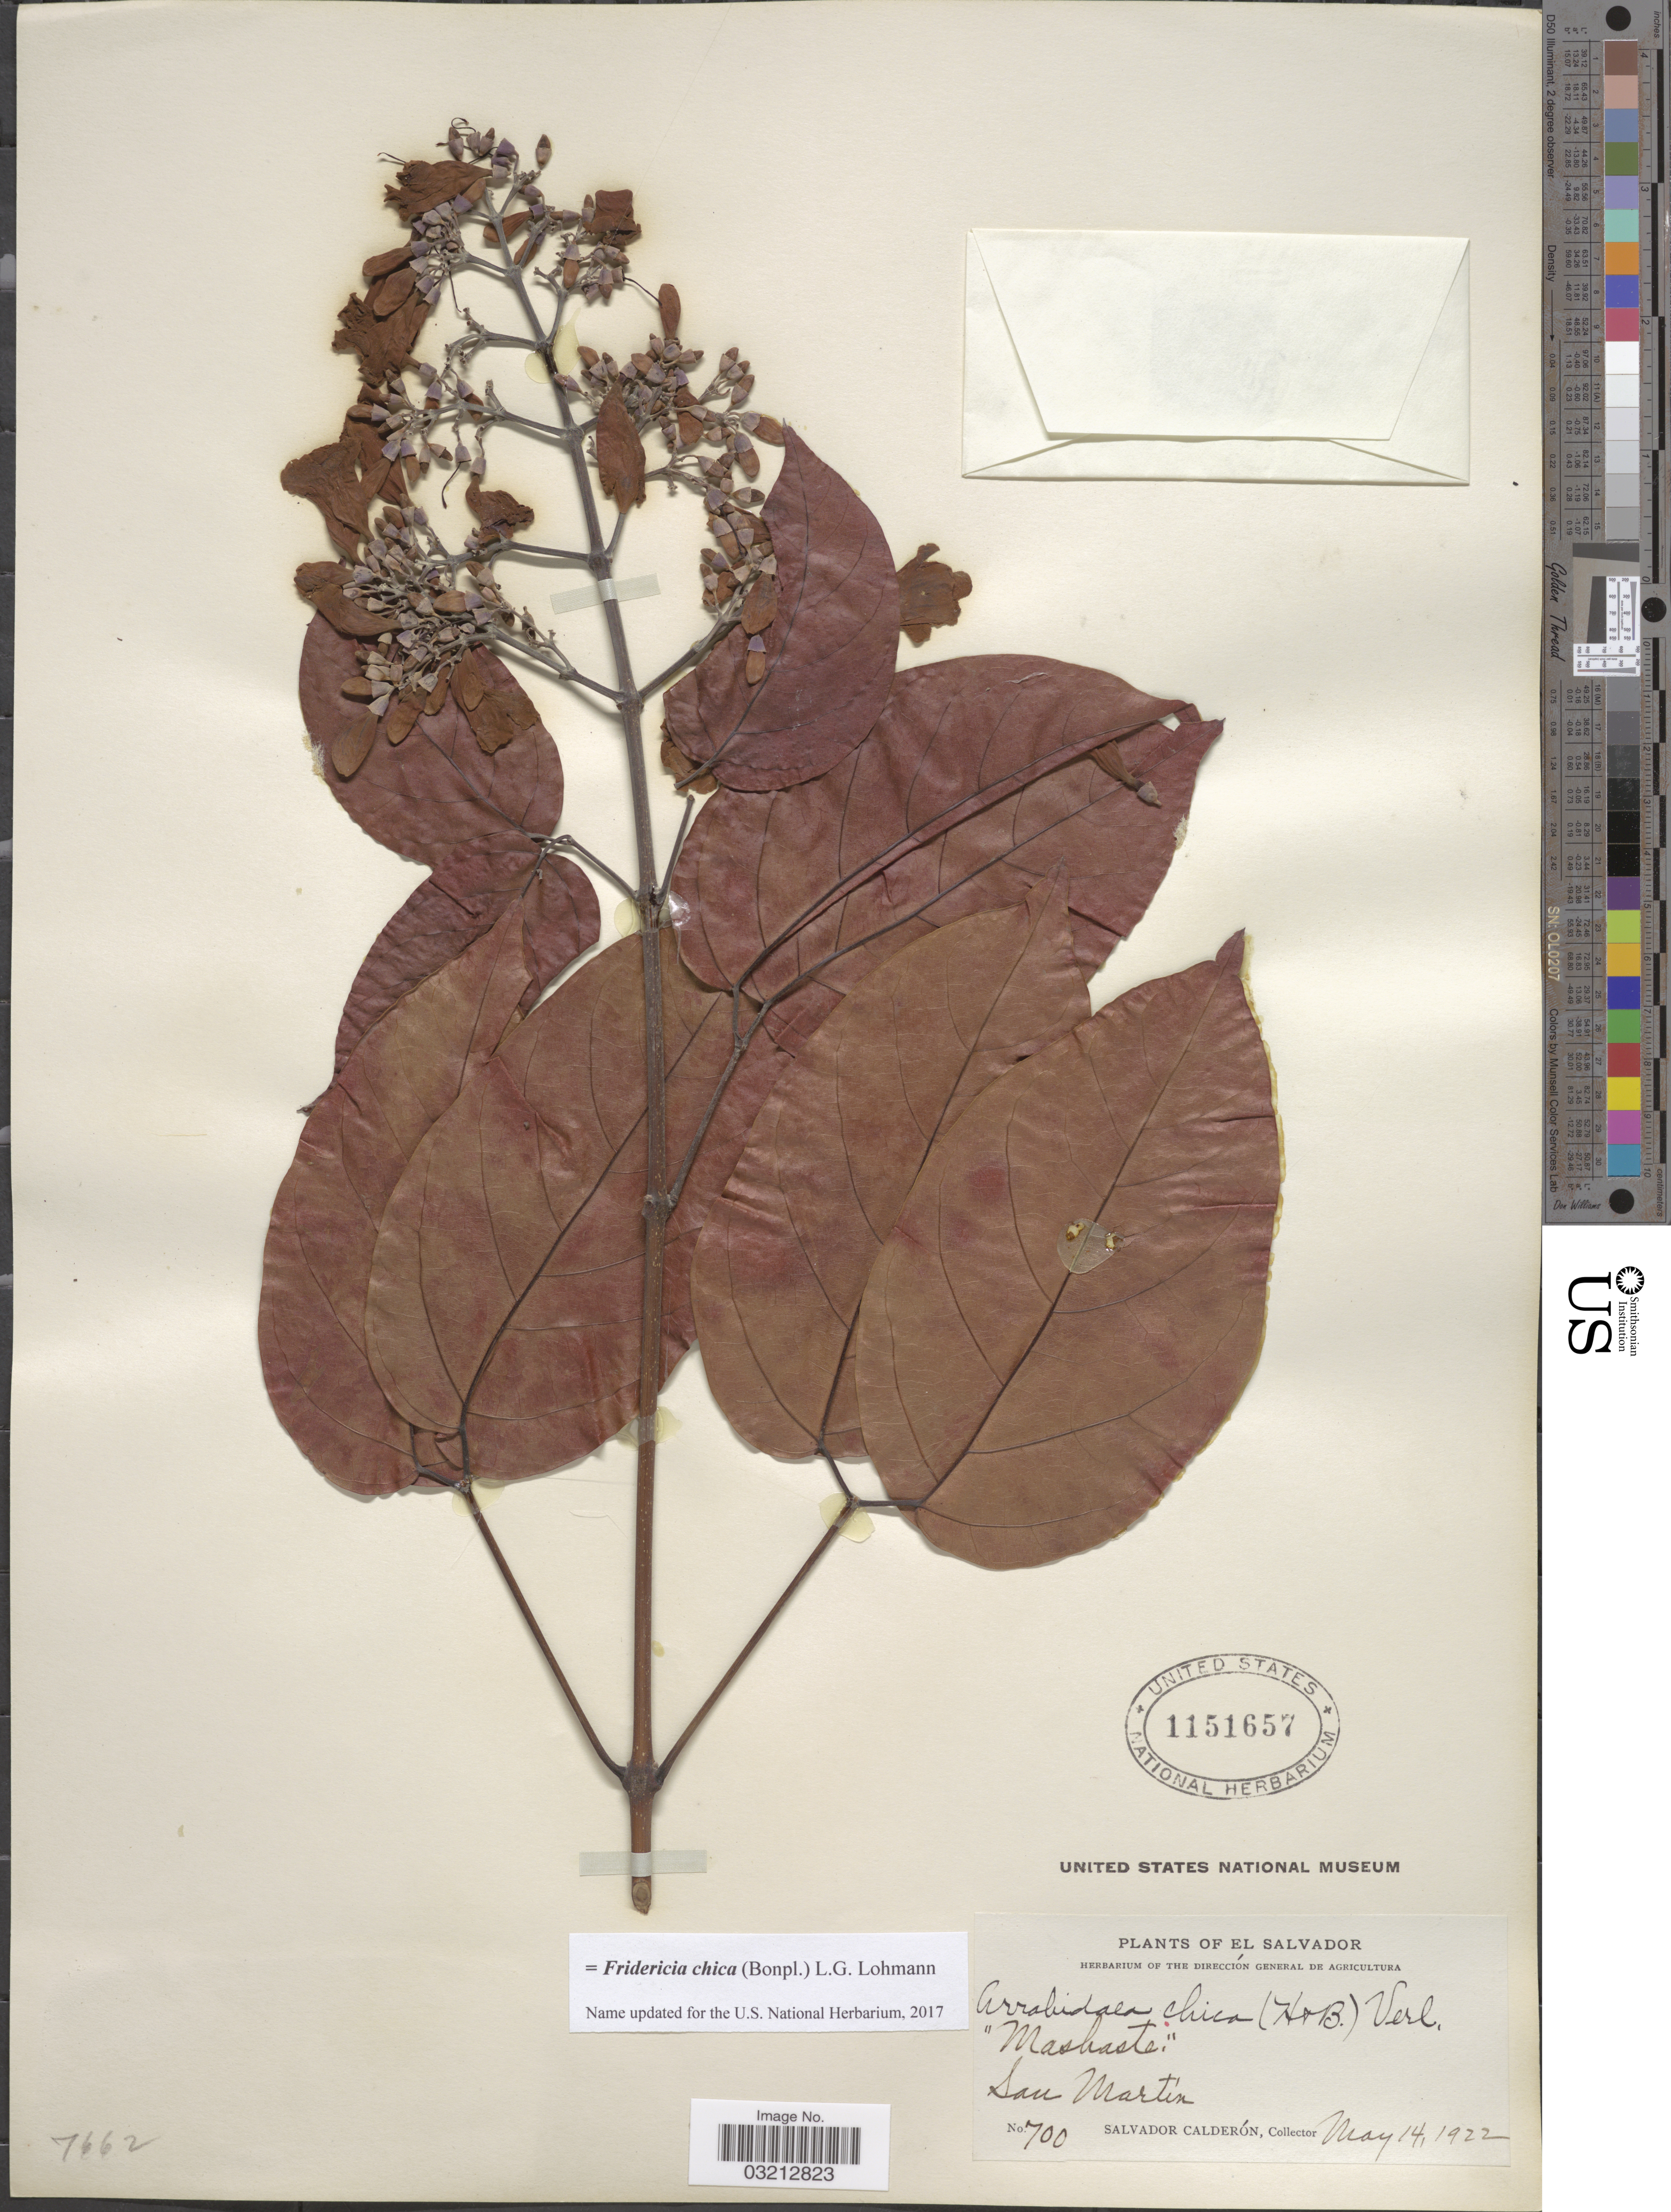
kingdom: Plantae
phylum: Tracheophyta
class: Magnoliopsida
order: Lamiales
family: Bignoniaceae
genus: Fridericia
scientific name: Fridericia chica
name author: (Bonpl.) L.G. Lohmann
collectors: S. Calderón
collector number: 700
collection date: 1922-05-14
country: El Salvador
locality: San Martín.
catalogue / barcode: US 1151657